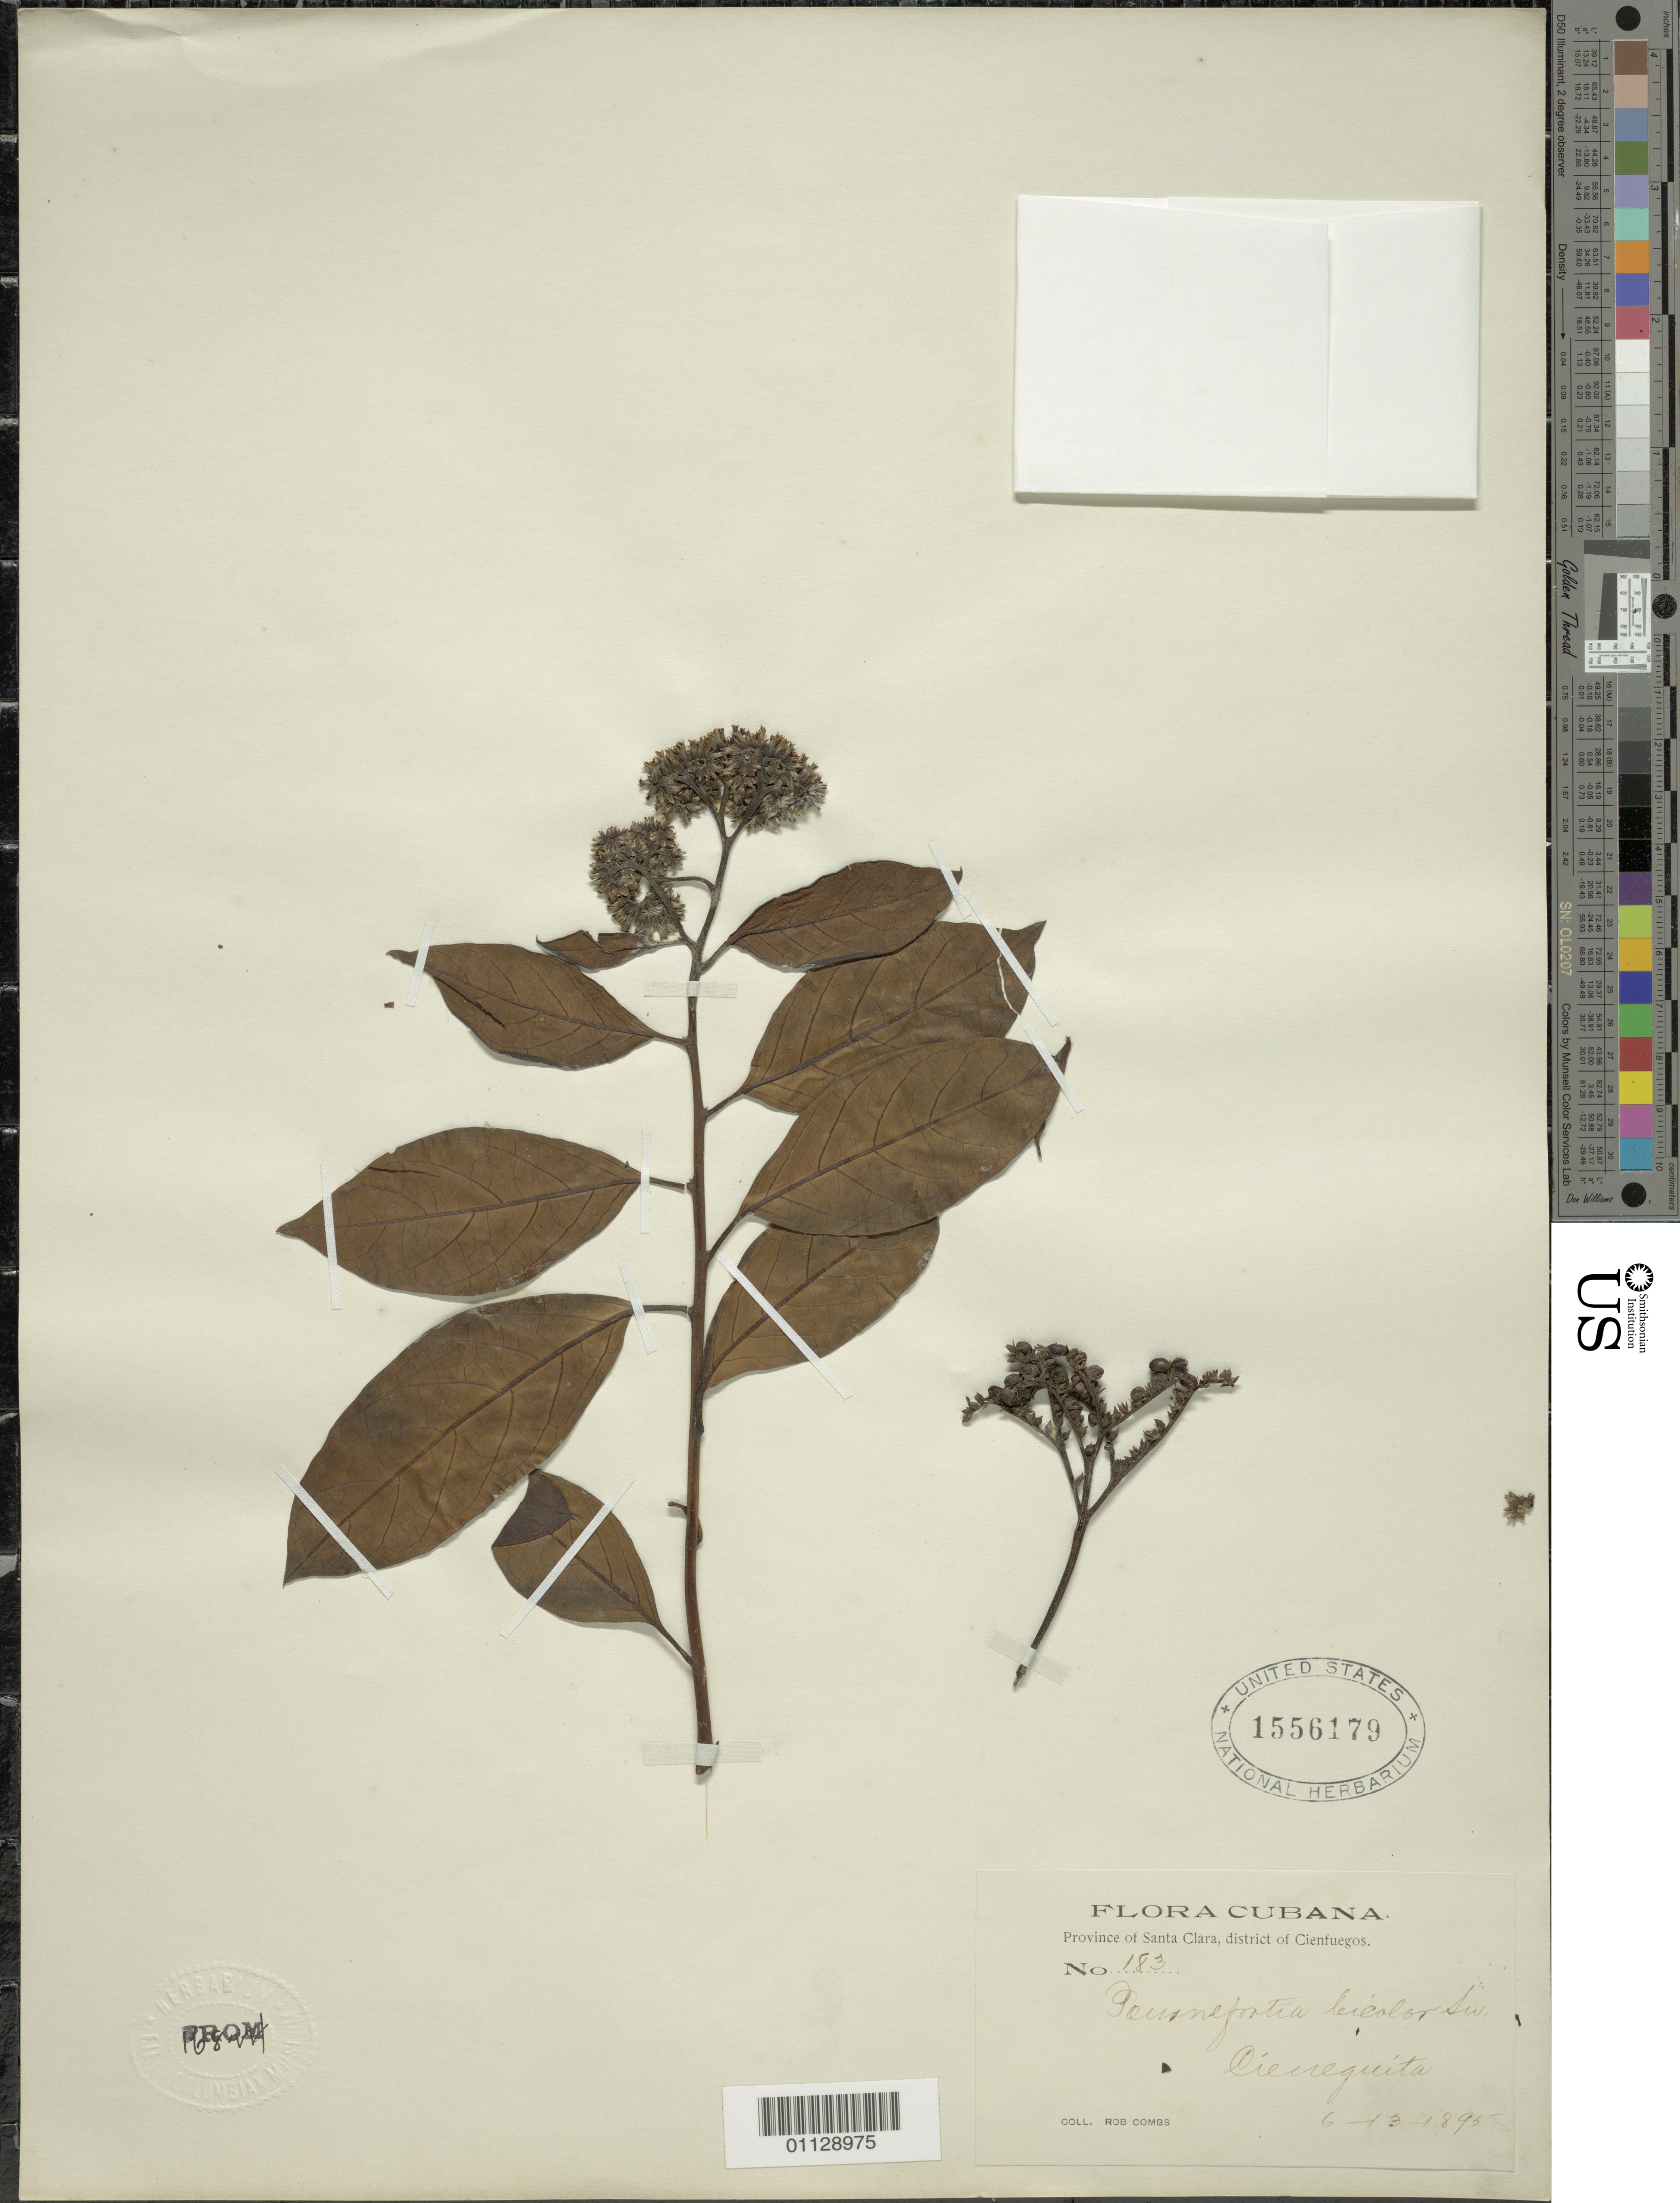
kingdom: Plantae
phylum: Tracheophyta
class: Magnoliopsida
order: Boraginales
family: Heliotropiaceae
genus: Tournefortia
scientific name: Tournefortia bicolor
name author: Sw.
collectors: R. Combs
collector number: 183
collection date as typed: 13 Jun 1895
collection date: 1895-06-13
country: Cuba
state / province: Cienfuegos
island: Cuba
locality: Cieneguita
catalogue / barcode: US 1556179